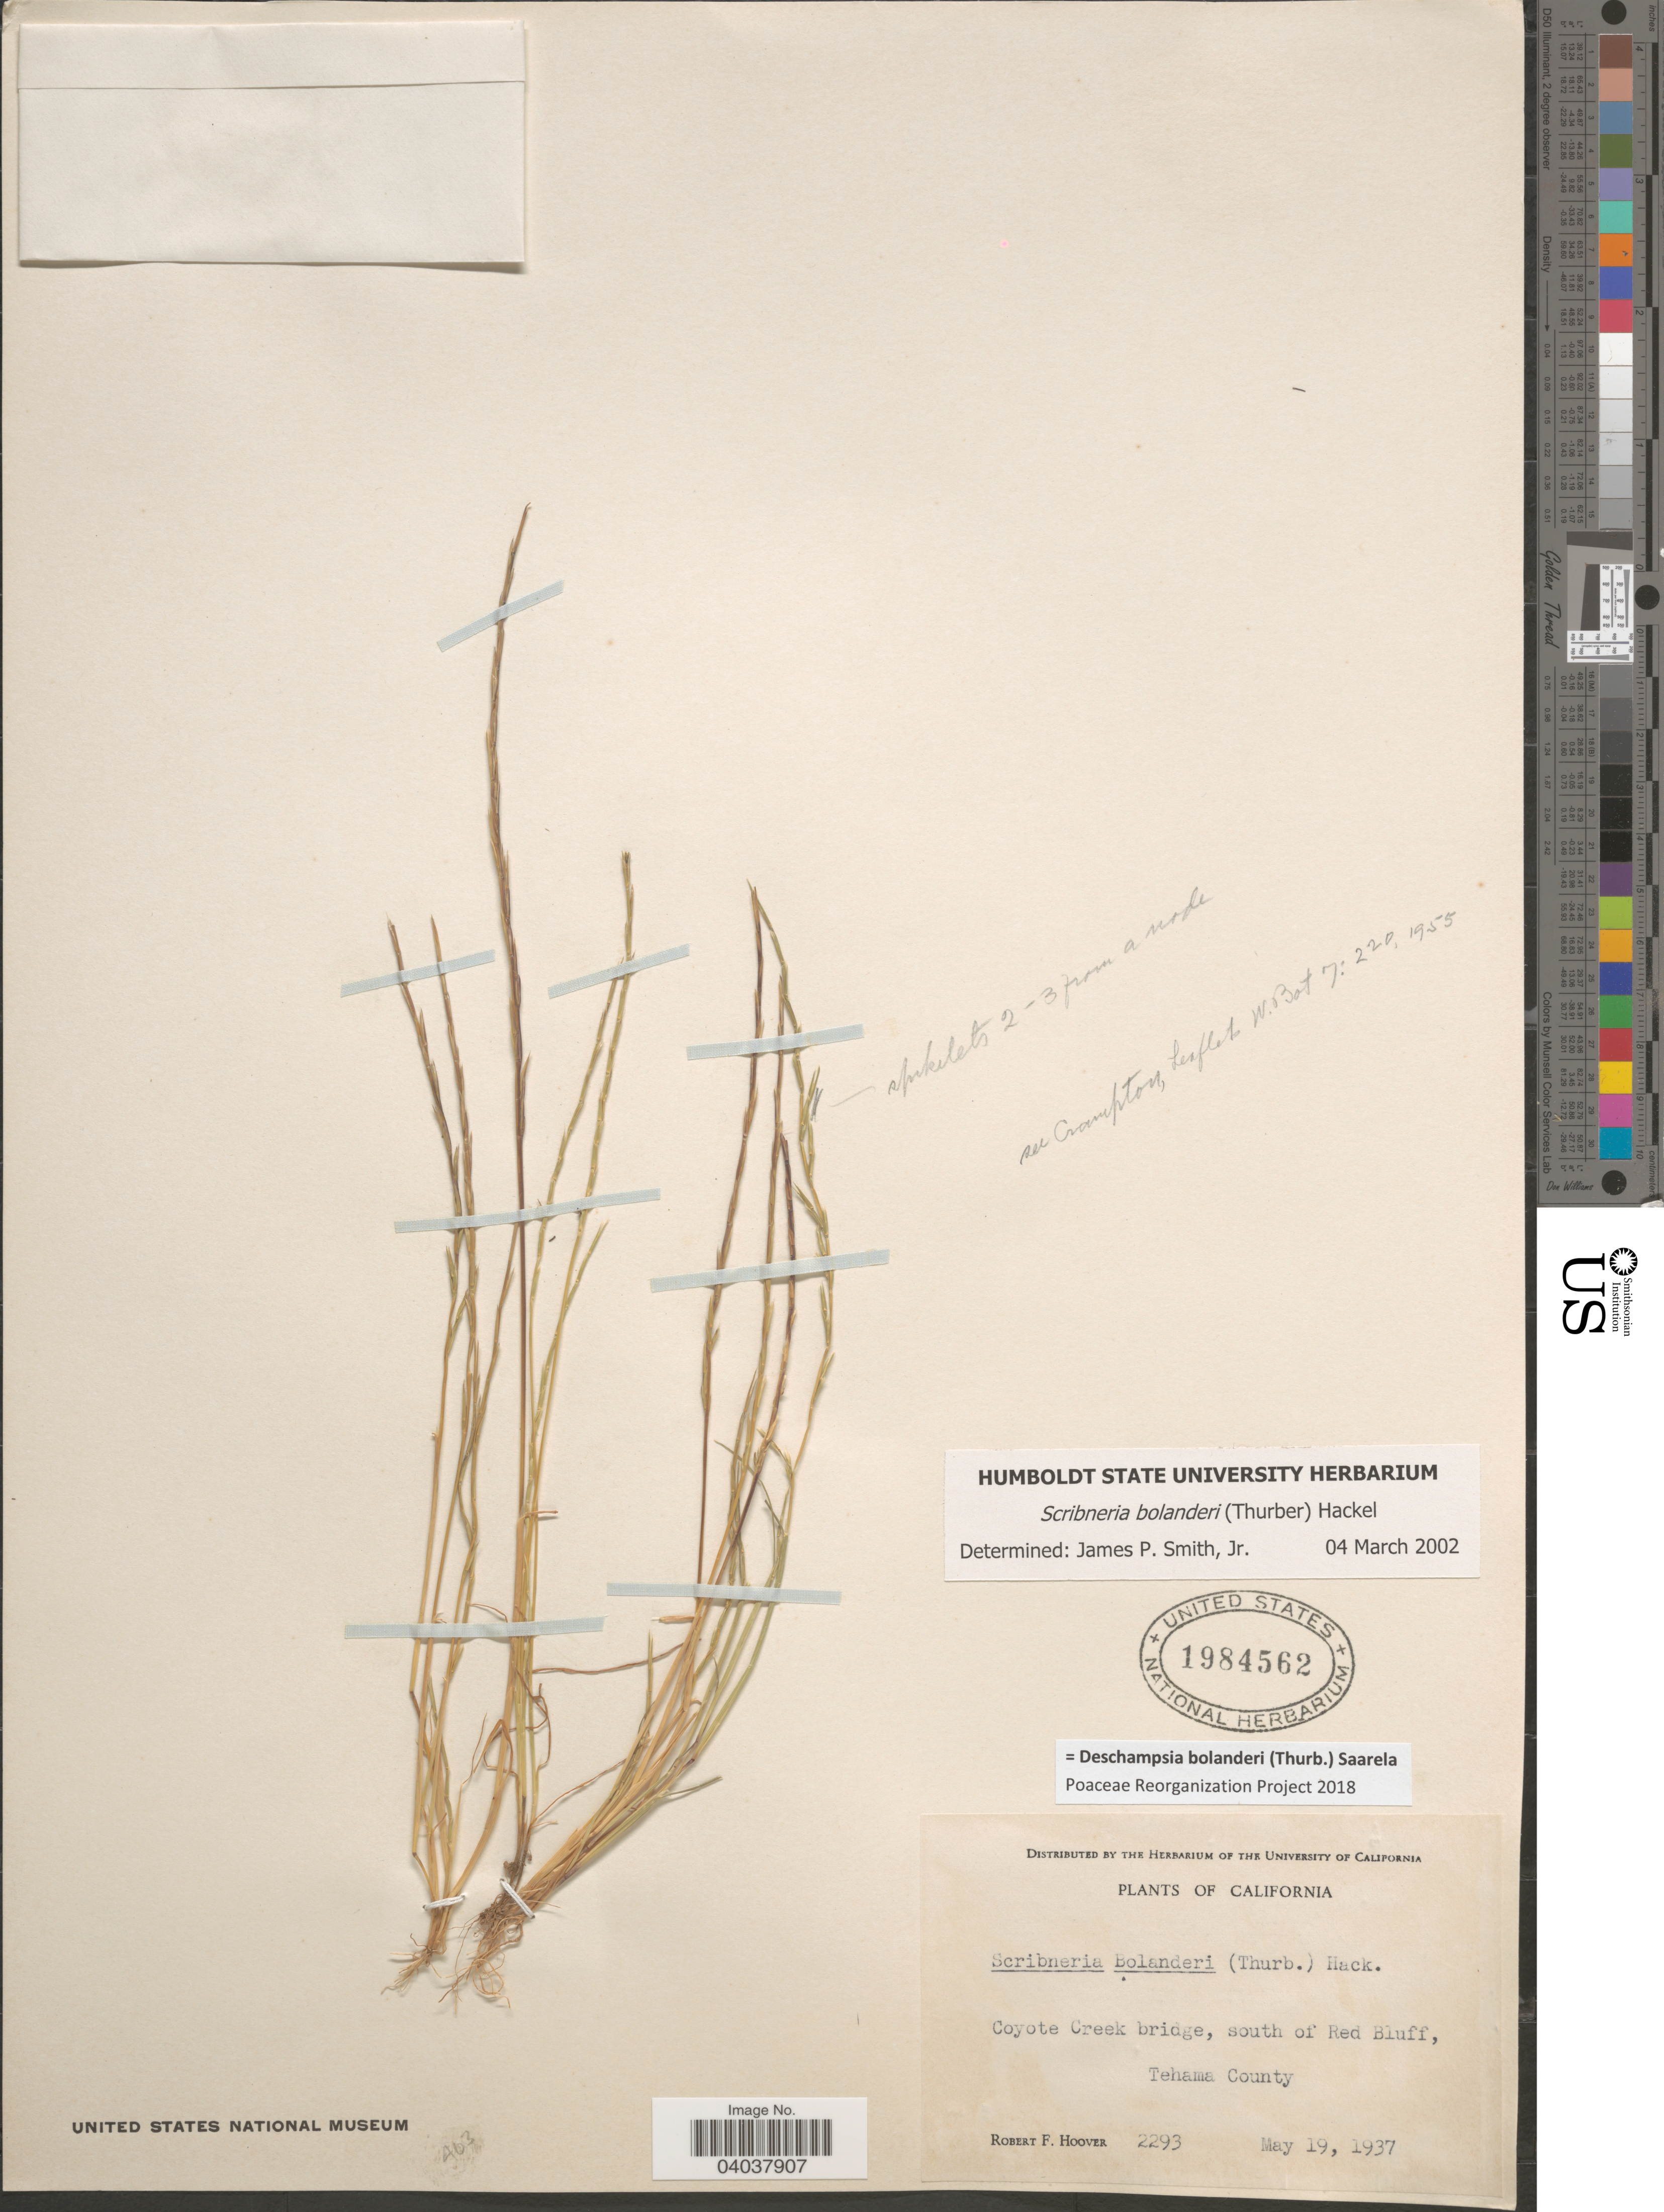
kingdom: Plantae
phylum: Tracheophyta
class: Liliopsida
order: Poales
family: Poaceae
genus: Deschampsia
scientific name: Deschampsia bolanderi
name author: (Thurb.) Saarela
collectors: R. F. Hoover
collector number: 2293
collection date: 1937-05-19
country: United States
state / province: California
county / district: Tehama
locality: Coyote Creek bridge, south of Red Bluff, Tehama County.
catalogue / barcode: US 1984562